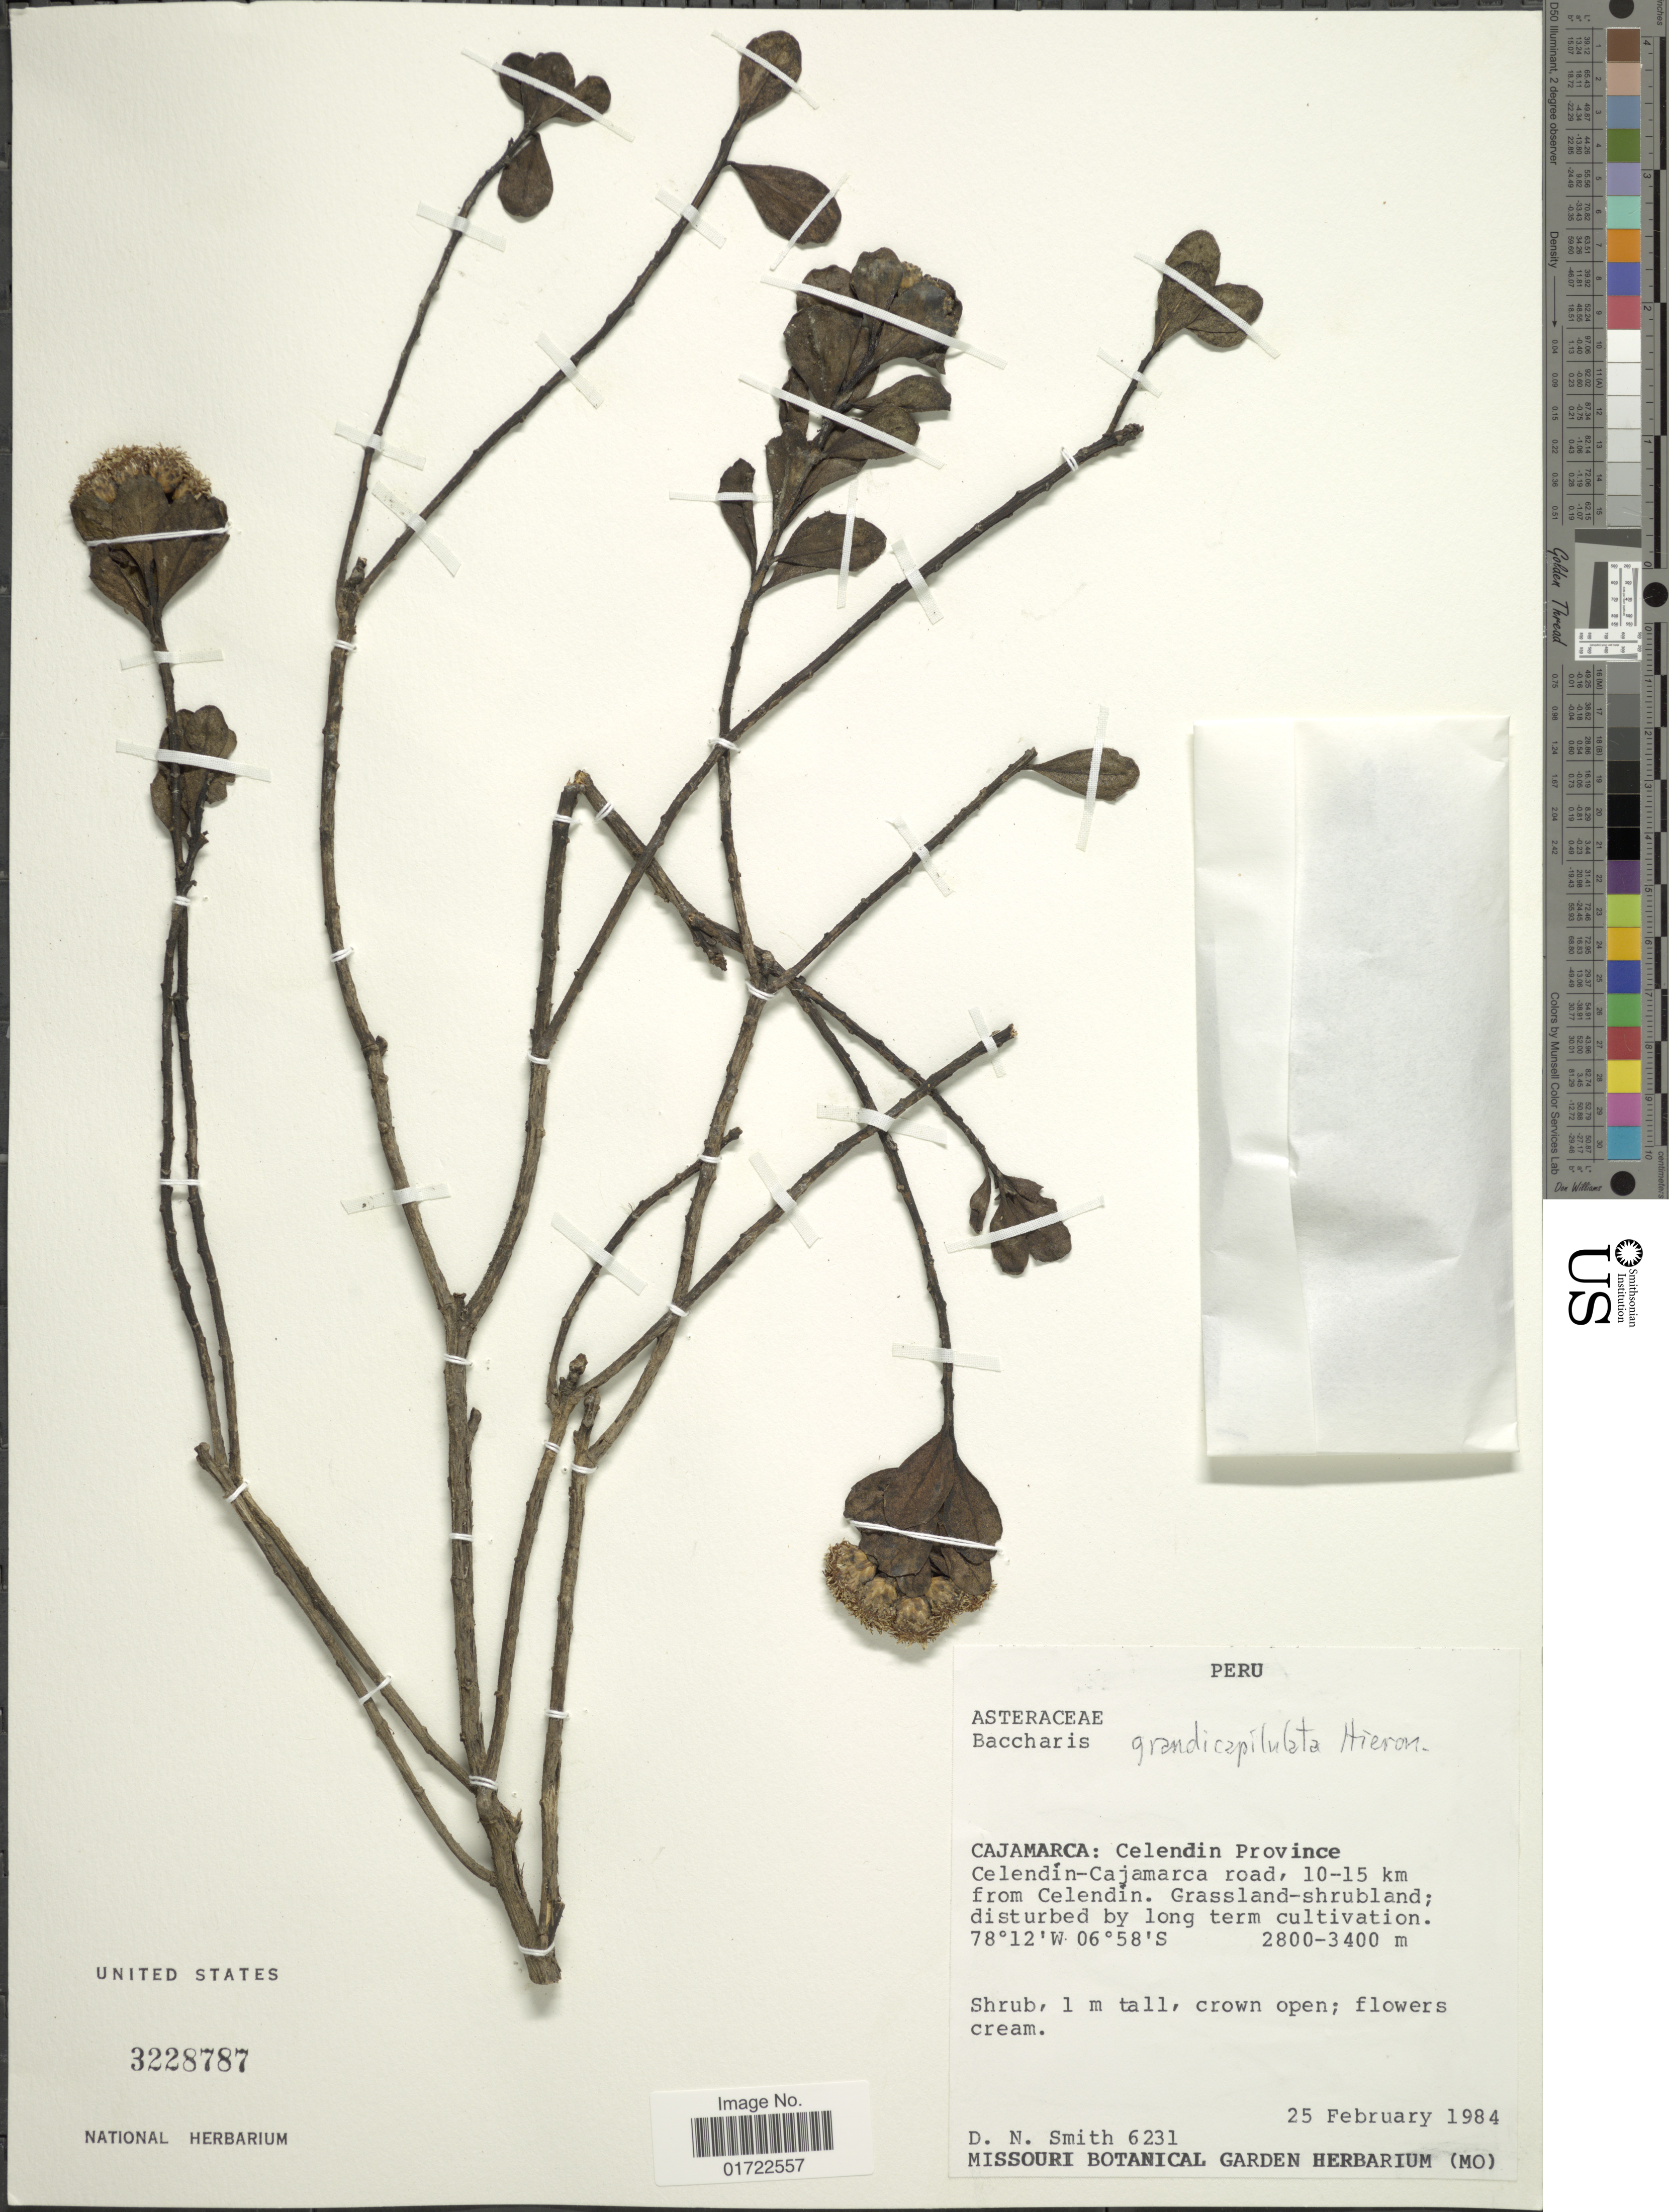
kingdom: Plantae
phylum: Tracheophyta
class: Magnoliopsida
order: Asterales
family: Asteraceae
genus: Baccharis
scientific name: Baccharis grandicapitulata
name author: Hieron.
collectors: D. Smith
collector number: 6231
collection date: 1984-02-25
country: Peru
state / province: Cajamarca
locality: Celendin Provincve, Celendin-Cajamarca road, 10-15 km from Celendin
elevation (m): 2800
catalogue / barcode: US 3228787